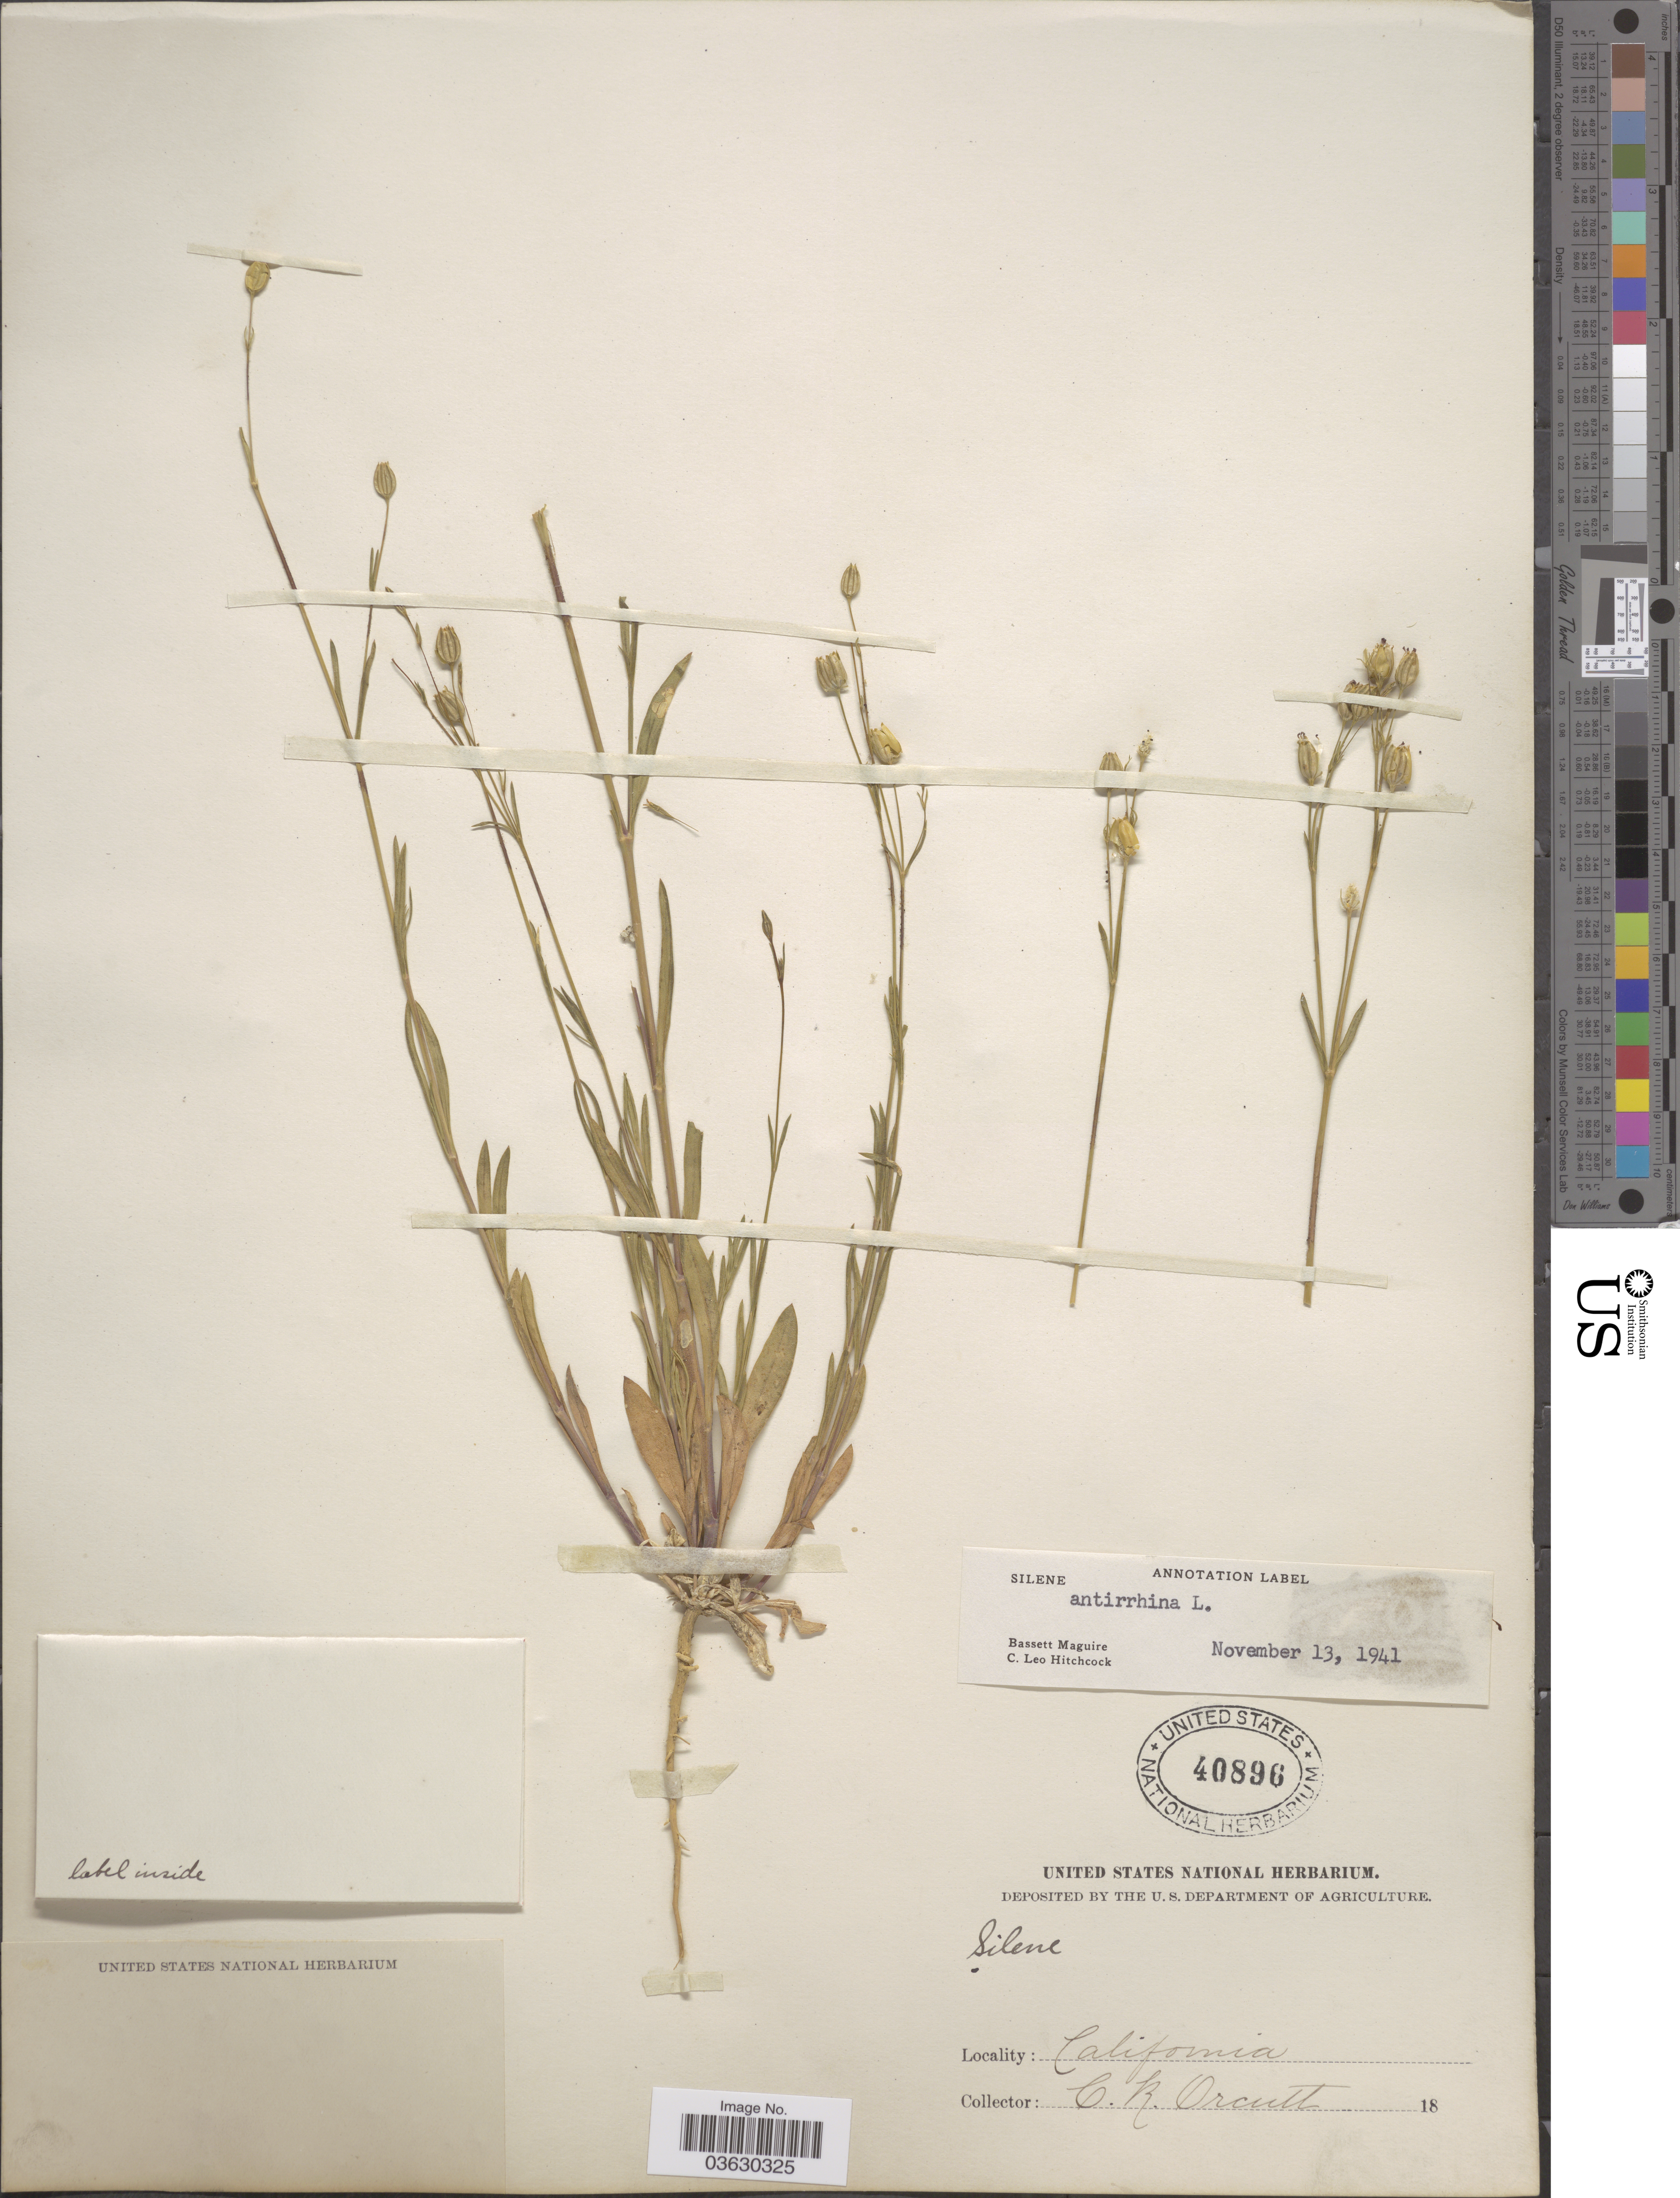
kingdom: Plantae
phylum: Tracheophyta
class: Magnoliopsida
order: Caryophyllales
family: Caryophyllaceae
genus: Silene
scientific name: Silene antirrhina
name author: L.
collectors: C. R. Orcutt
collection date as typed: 18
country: United States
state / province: California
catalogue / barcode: US 40896